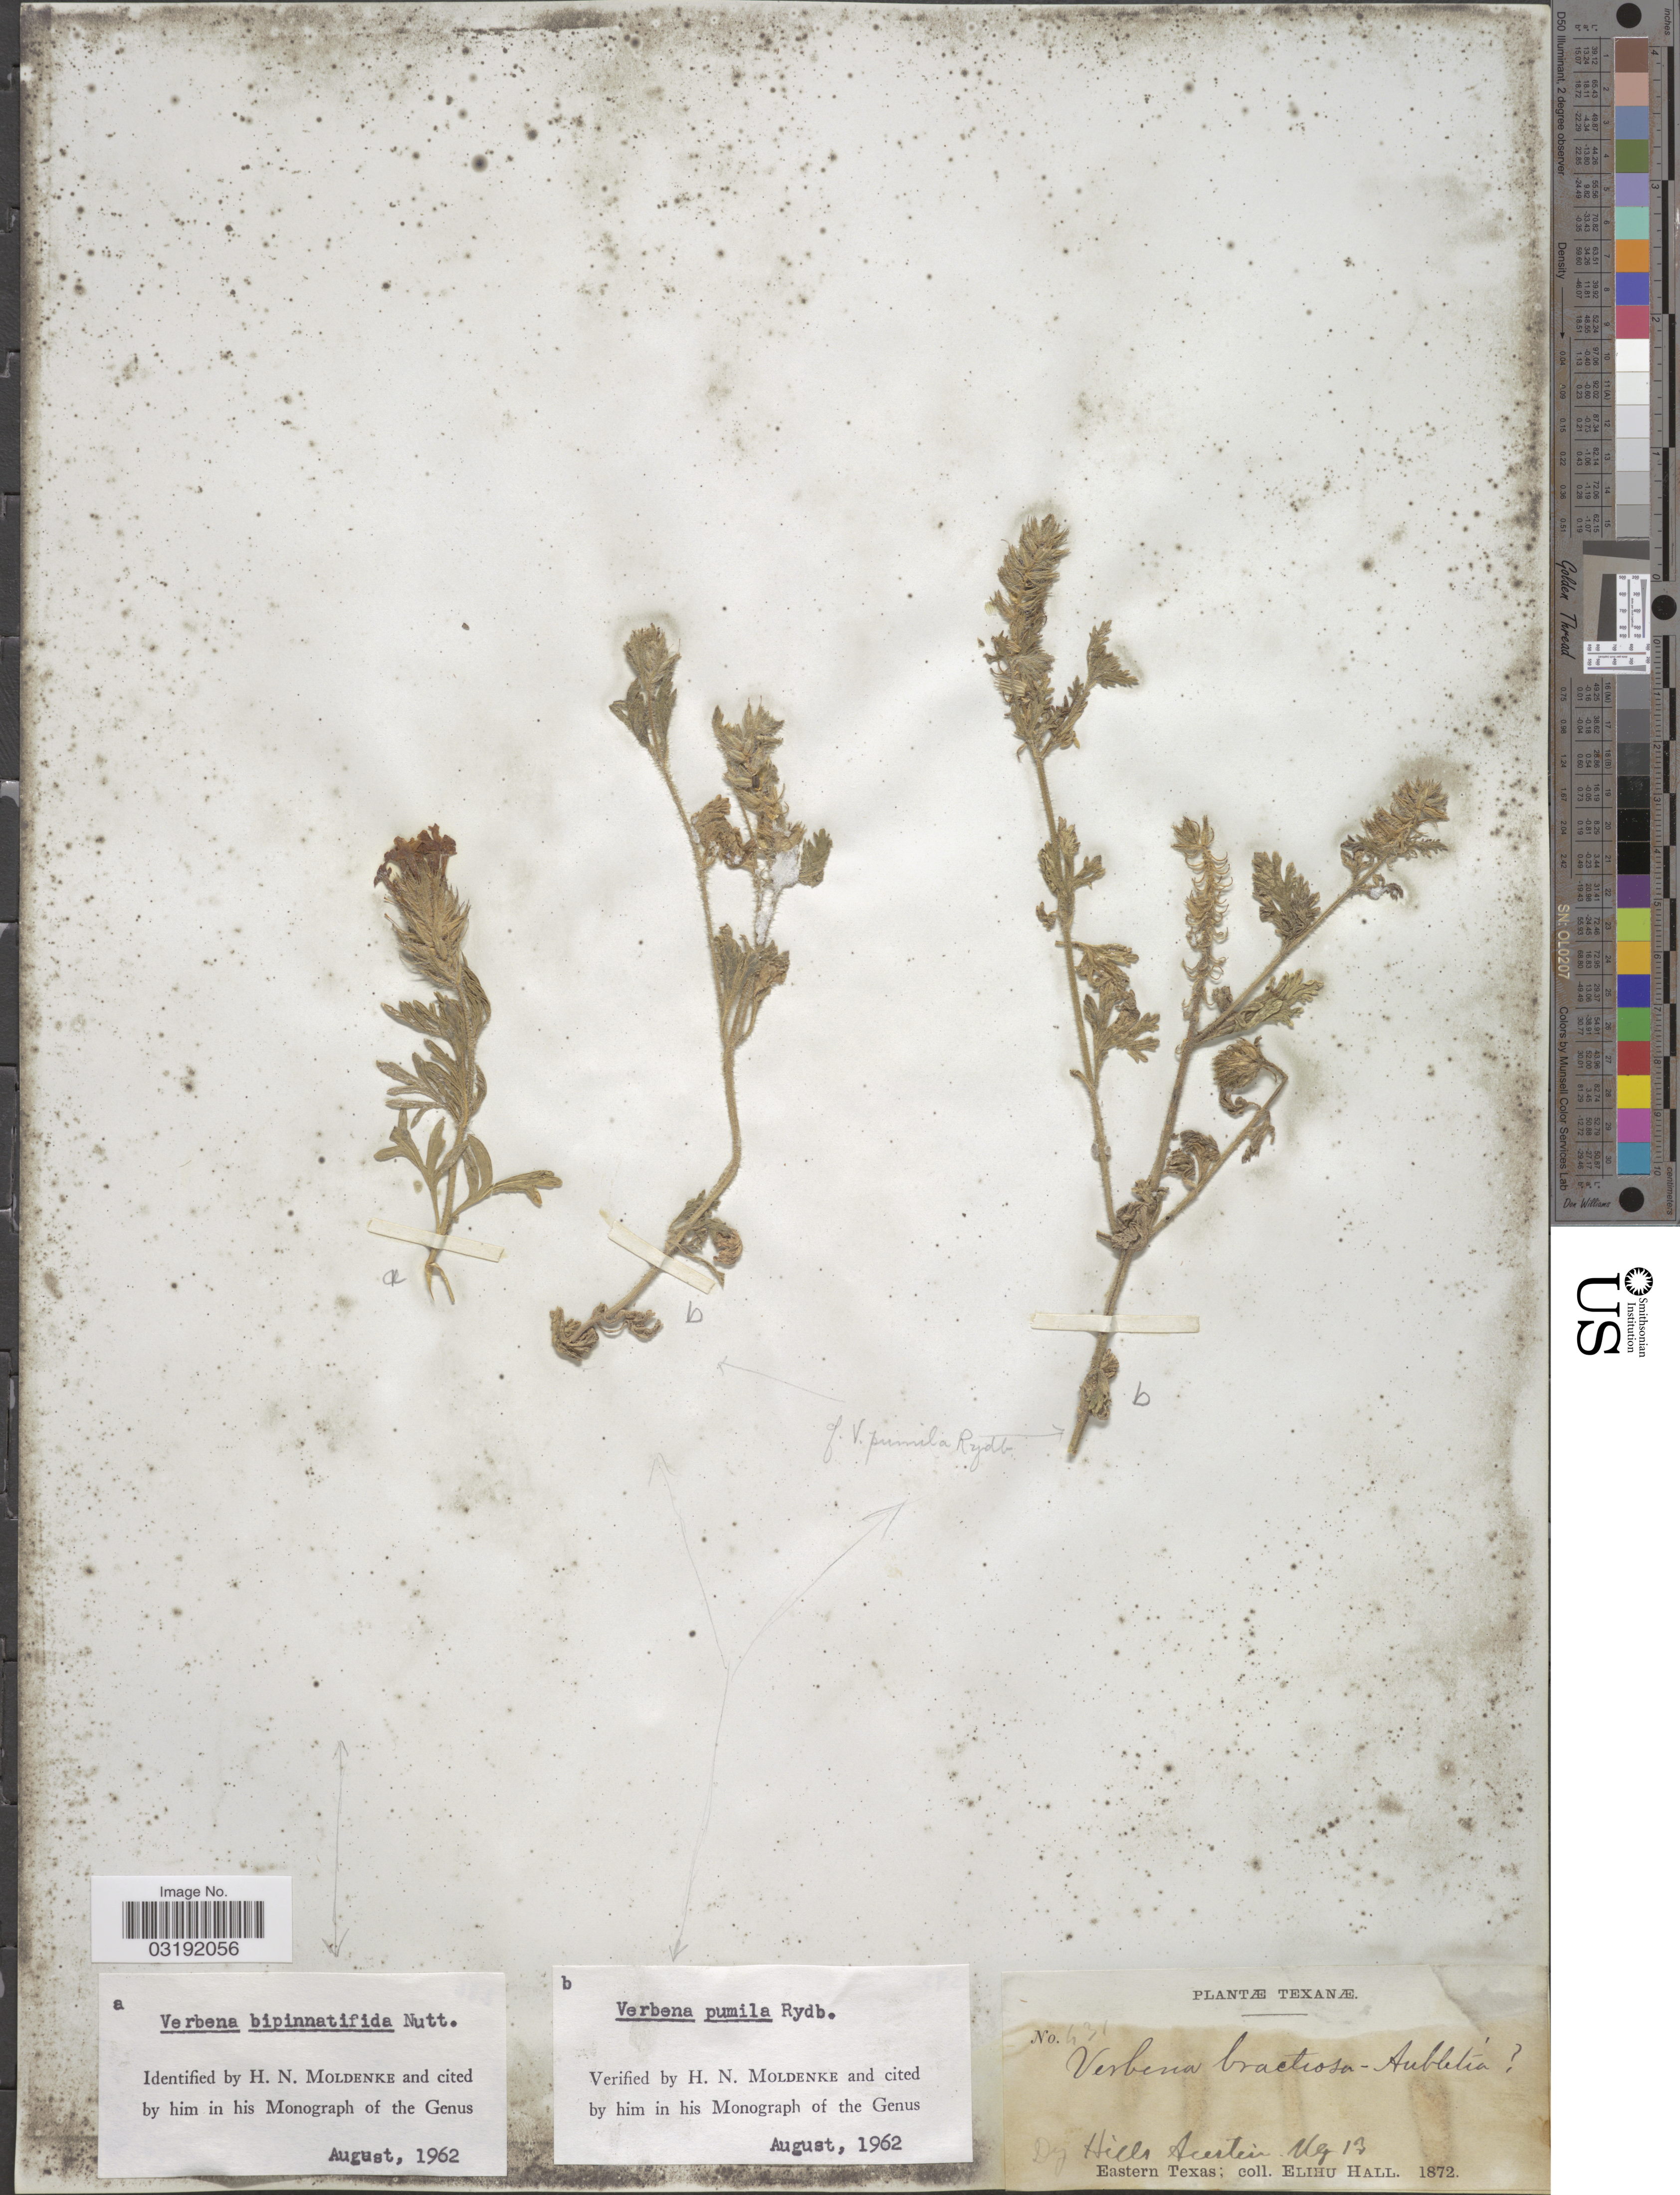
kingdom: Plantae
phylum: Tracheophyta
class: Magnoliopsida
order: Lamiales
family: Verbenaceae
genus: Verbena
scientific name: Verbena pumila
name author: Rydb.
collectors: E. Hall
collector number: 431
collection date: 1872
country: United States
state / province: Texas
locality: Dry Hills Austin. Eastern Texas.